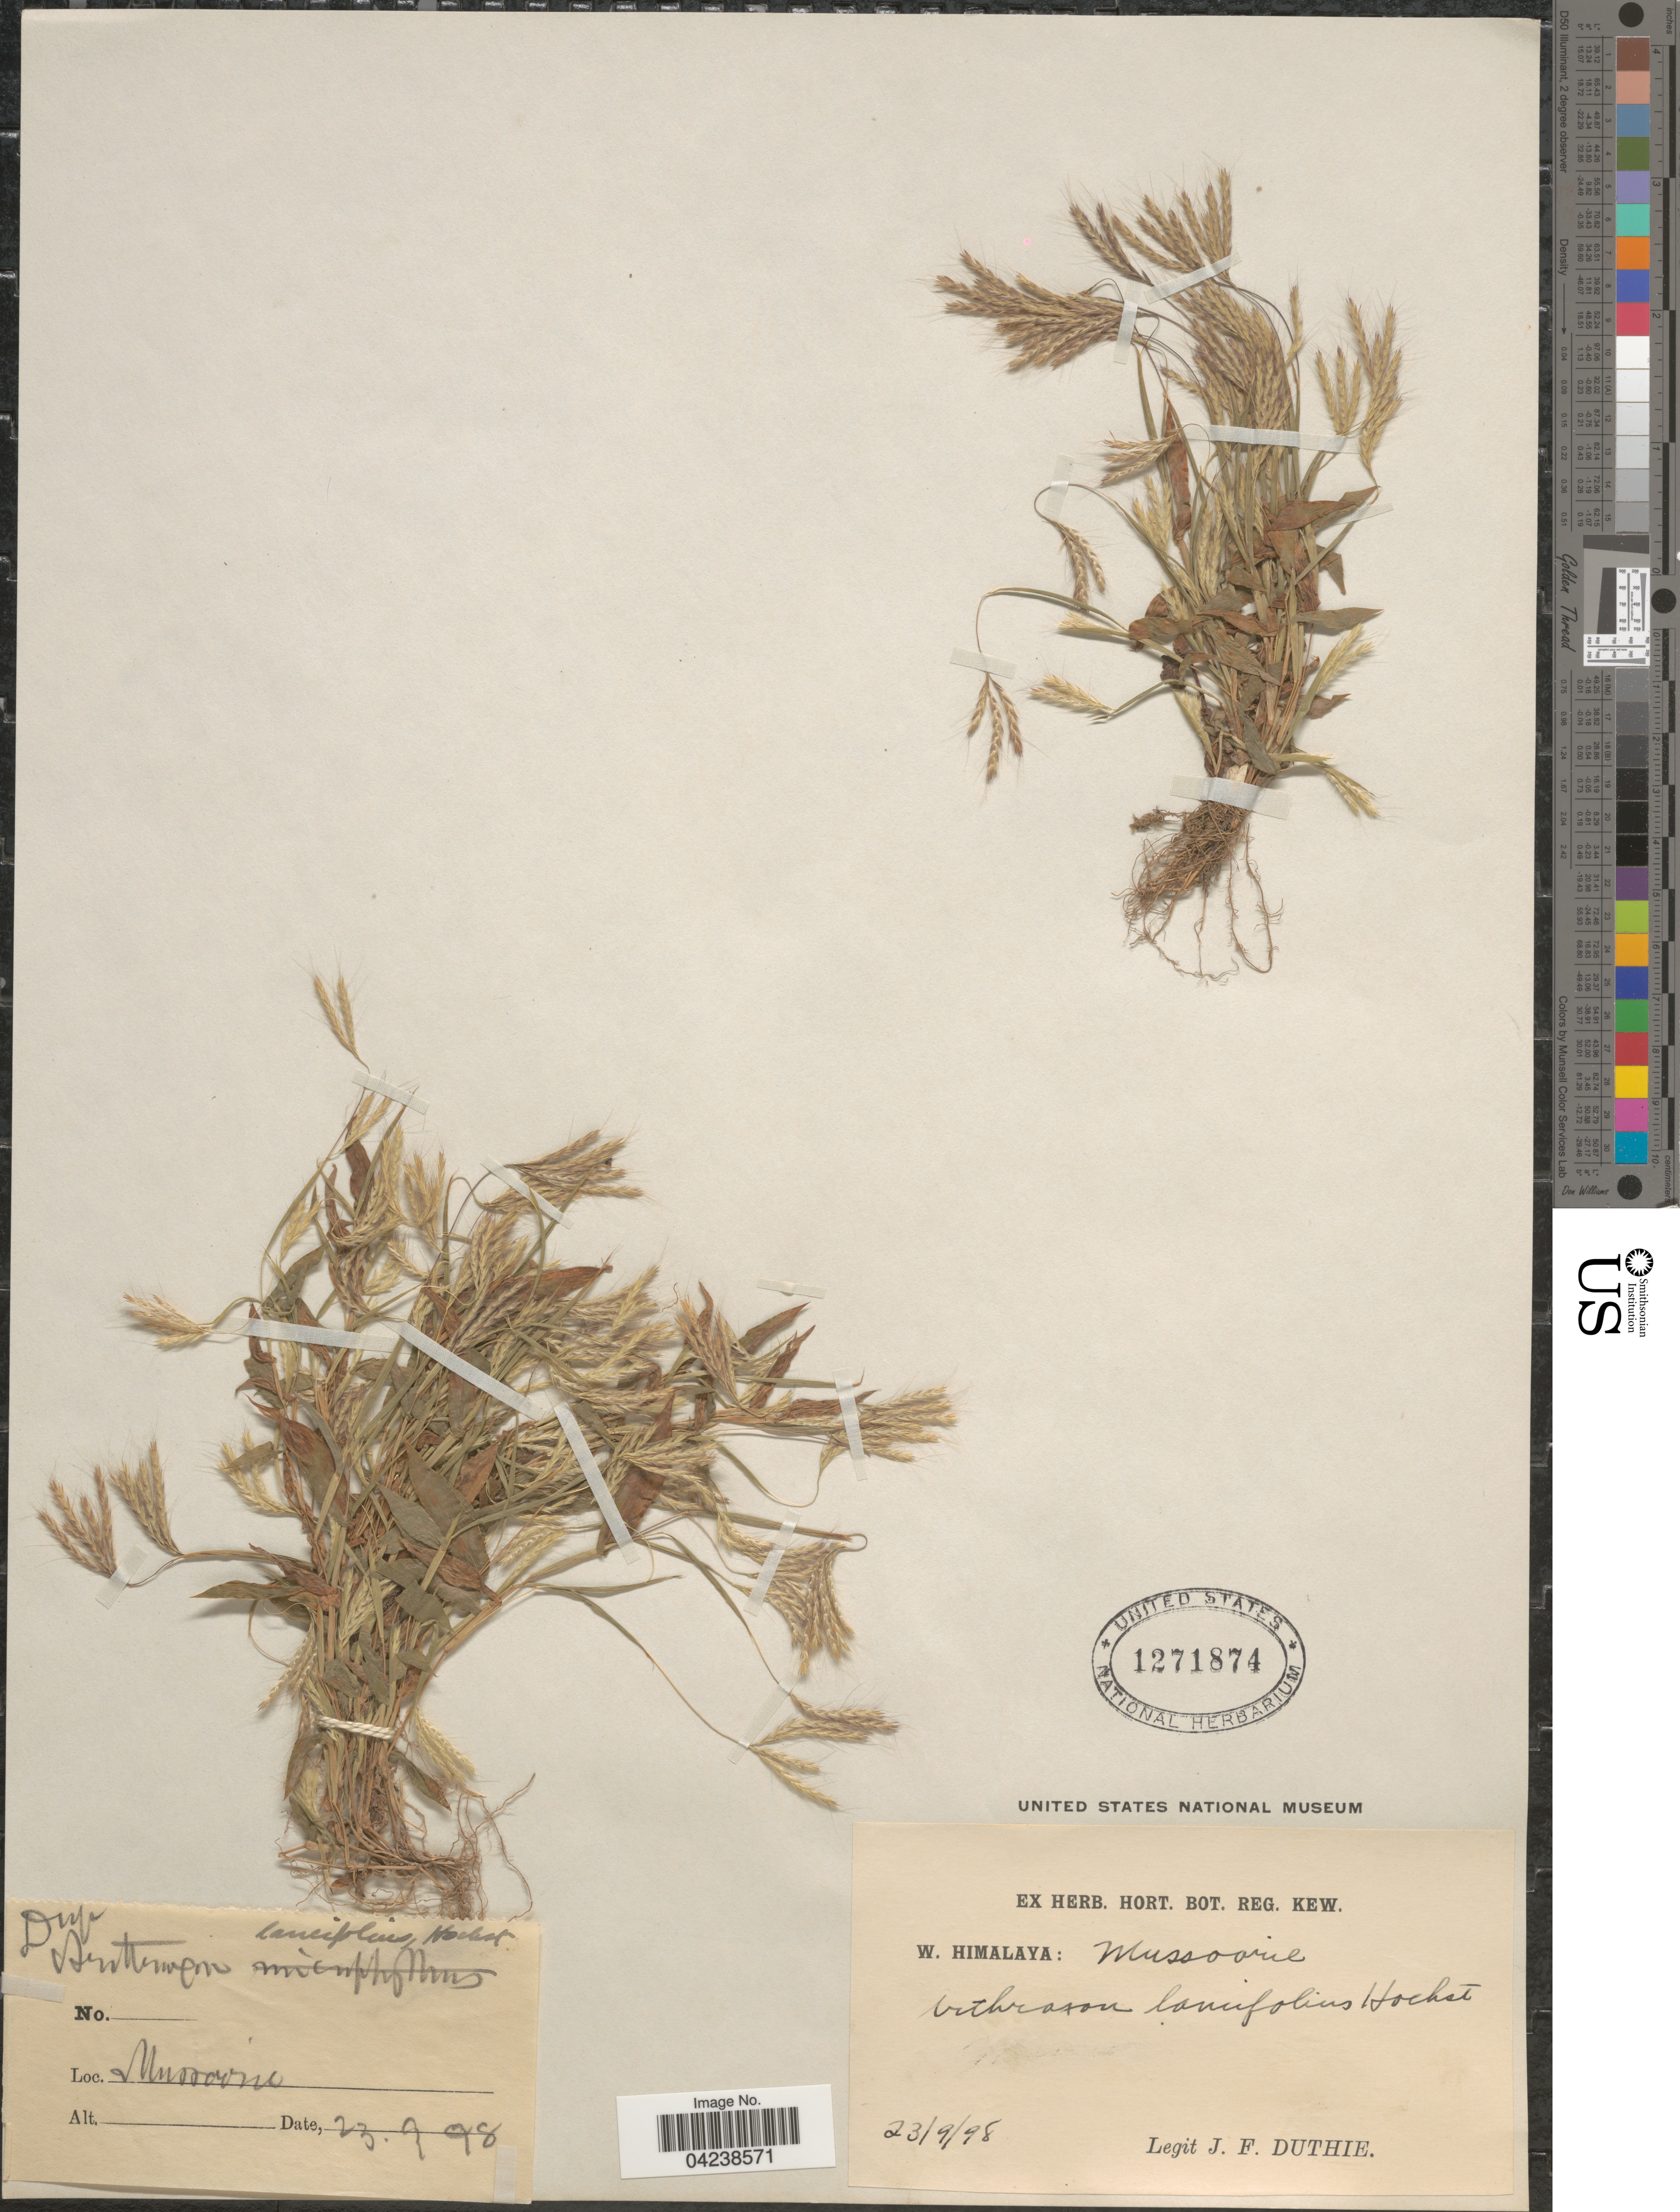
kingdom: Plantae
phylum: Tracheophyta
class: Liliopsida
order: Poales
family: Poaceae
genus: Arthraxon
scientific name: Arthraxon lancifolius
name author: (Trin.) Hochst.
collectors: J. F. Duthie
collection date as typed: Transcribed d/m/y: 23/9/98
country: India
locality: W. Himalaya: Mussoorie.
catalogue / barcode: US 1271874